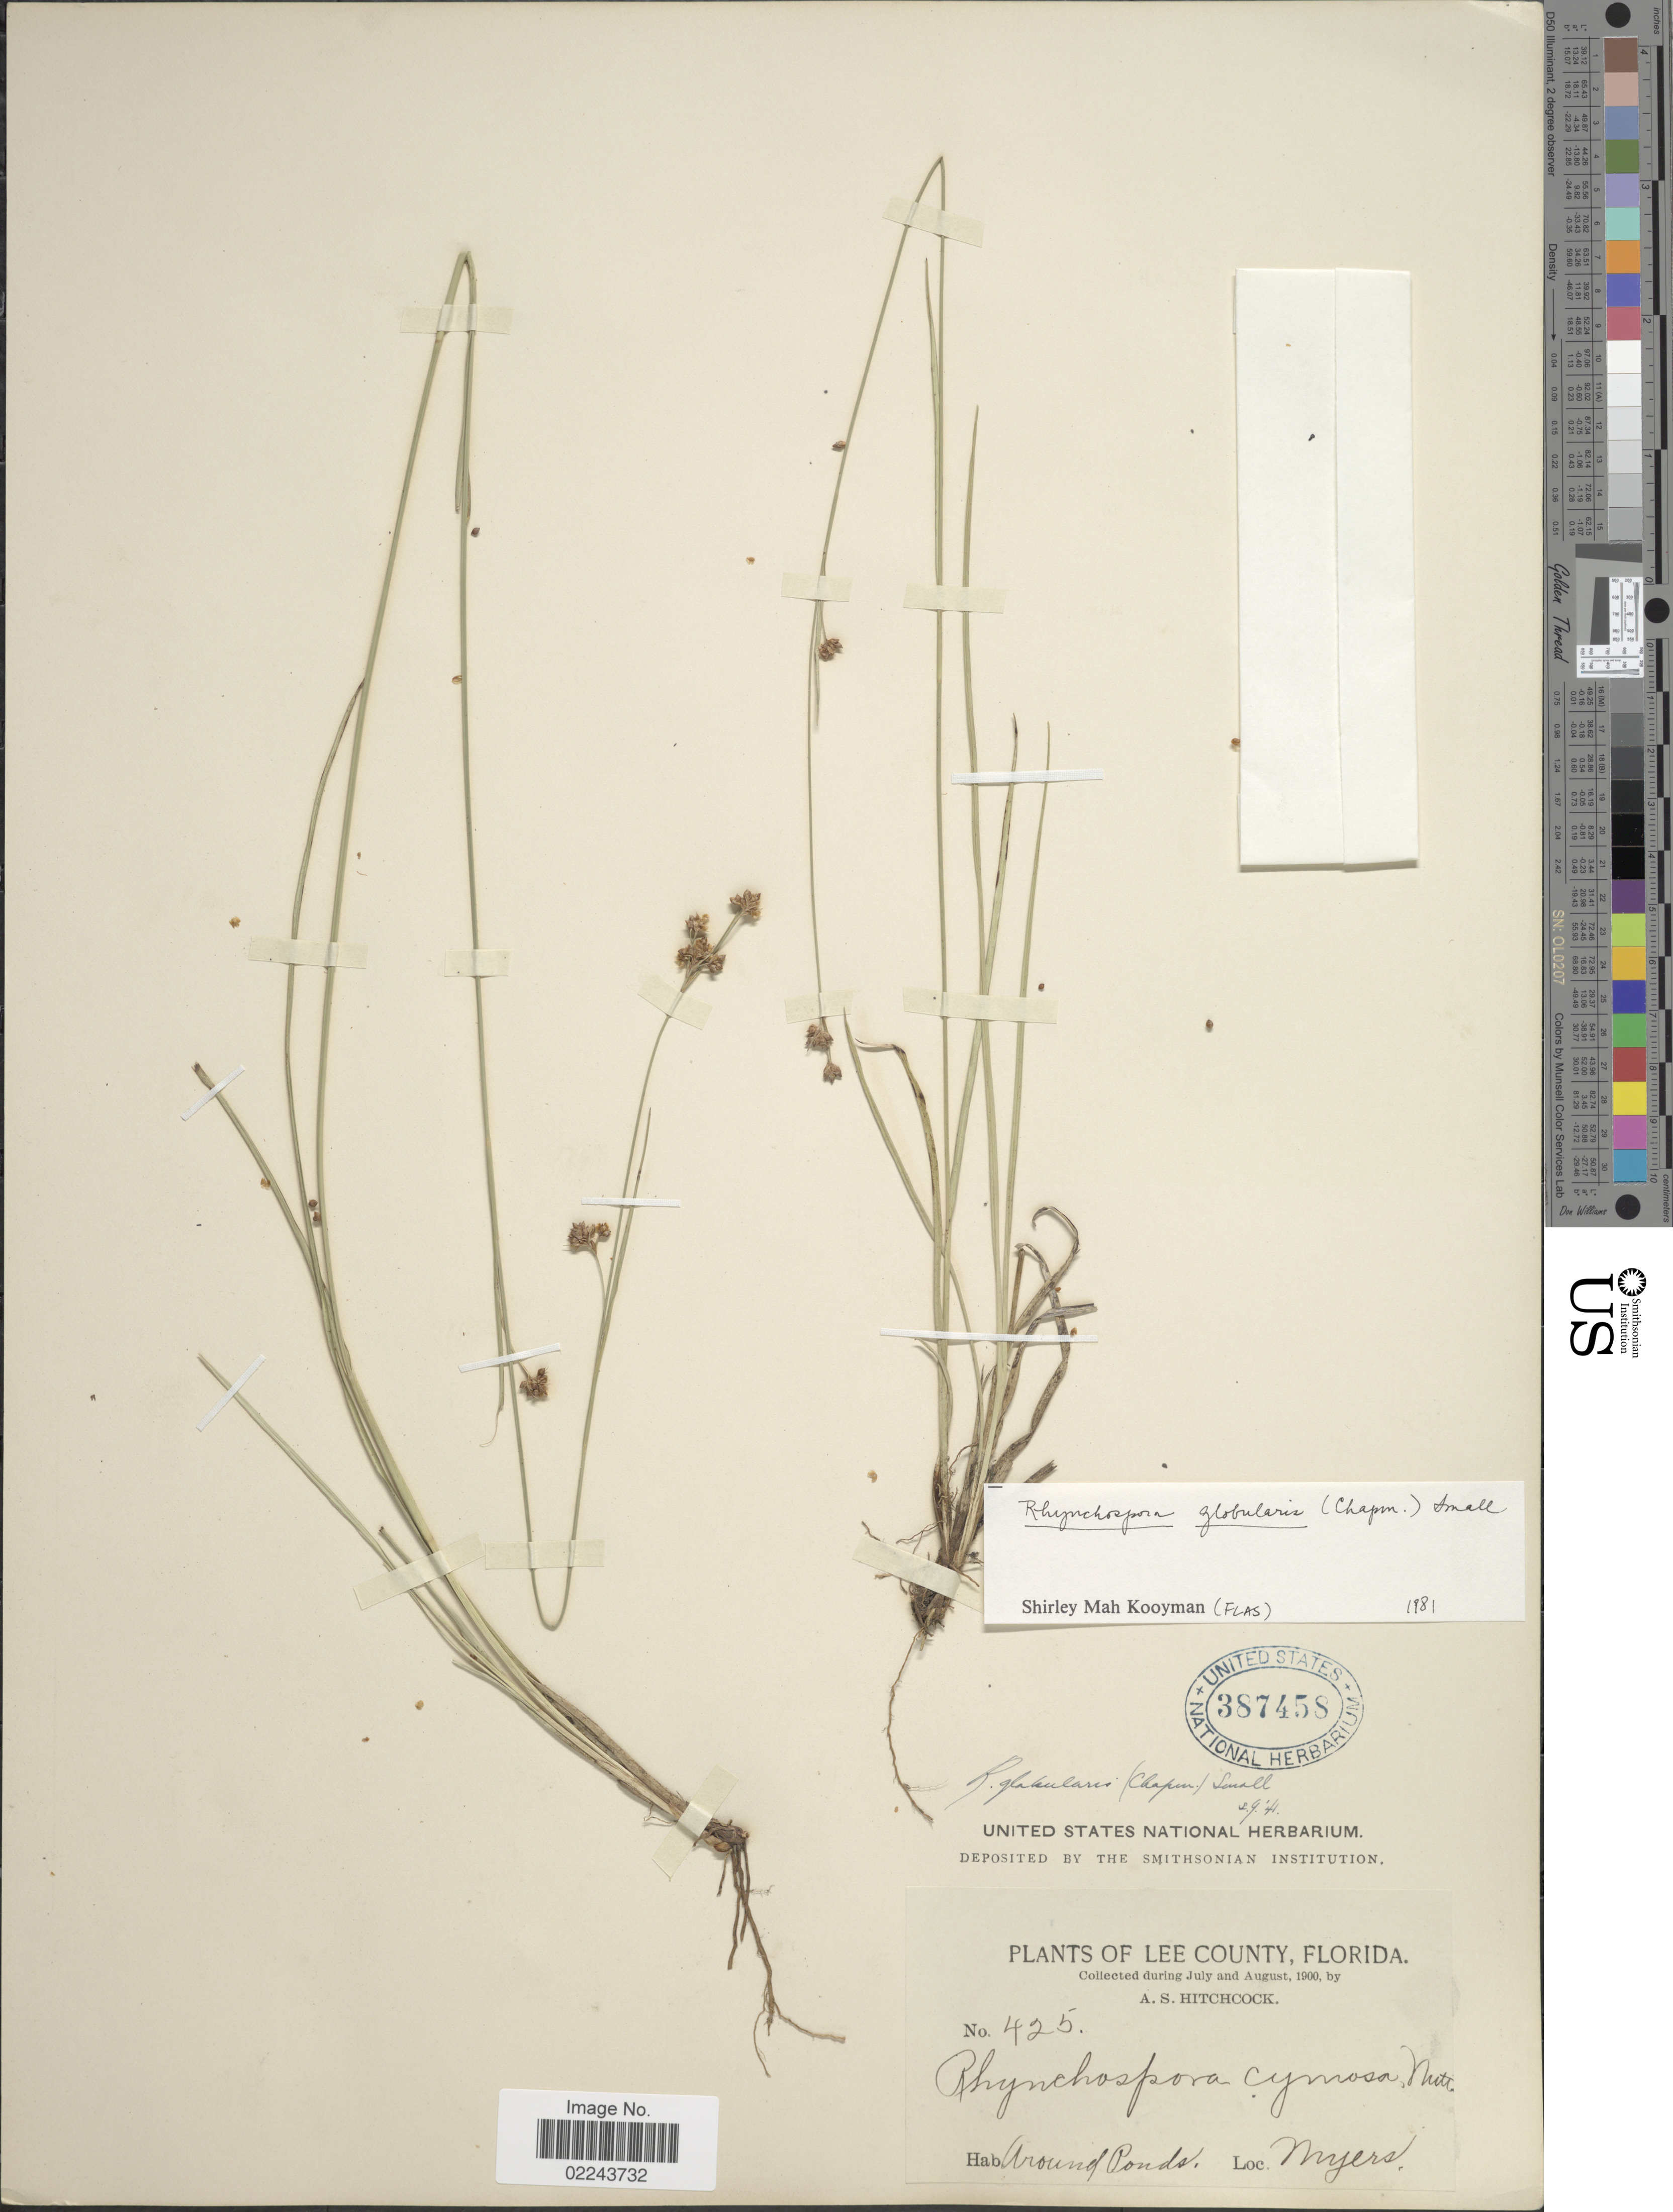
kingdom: Plantae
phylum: Tracheophyta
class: Liliopsida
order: Poales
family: Cyperaceae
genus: Rhynchospora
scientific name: Rhynchospora globularis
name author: (Chapm.) Small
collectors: A. S. Hitchcock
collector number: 425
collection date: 1900-07/1900-08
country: United States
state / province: Florida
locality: Lee County, around ponds, Myers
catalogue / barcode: US 387458